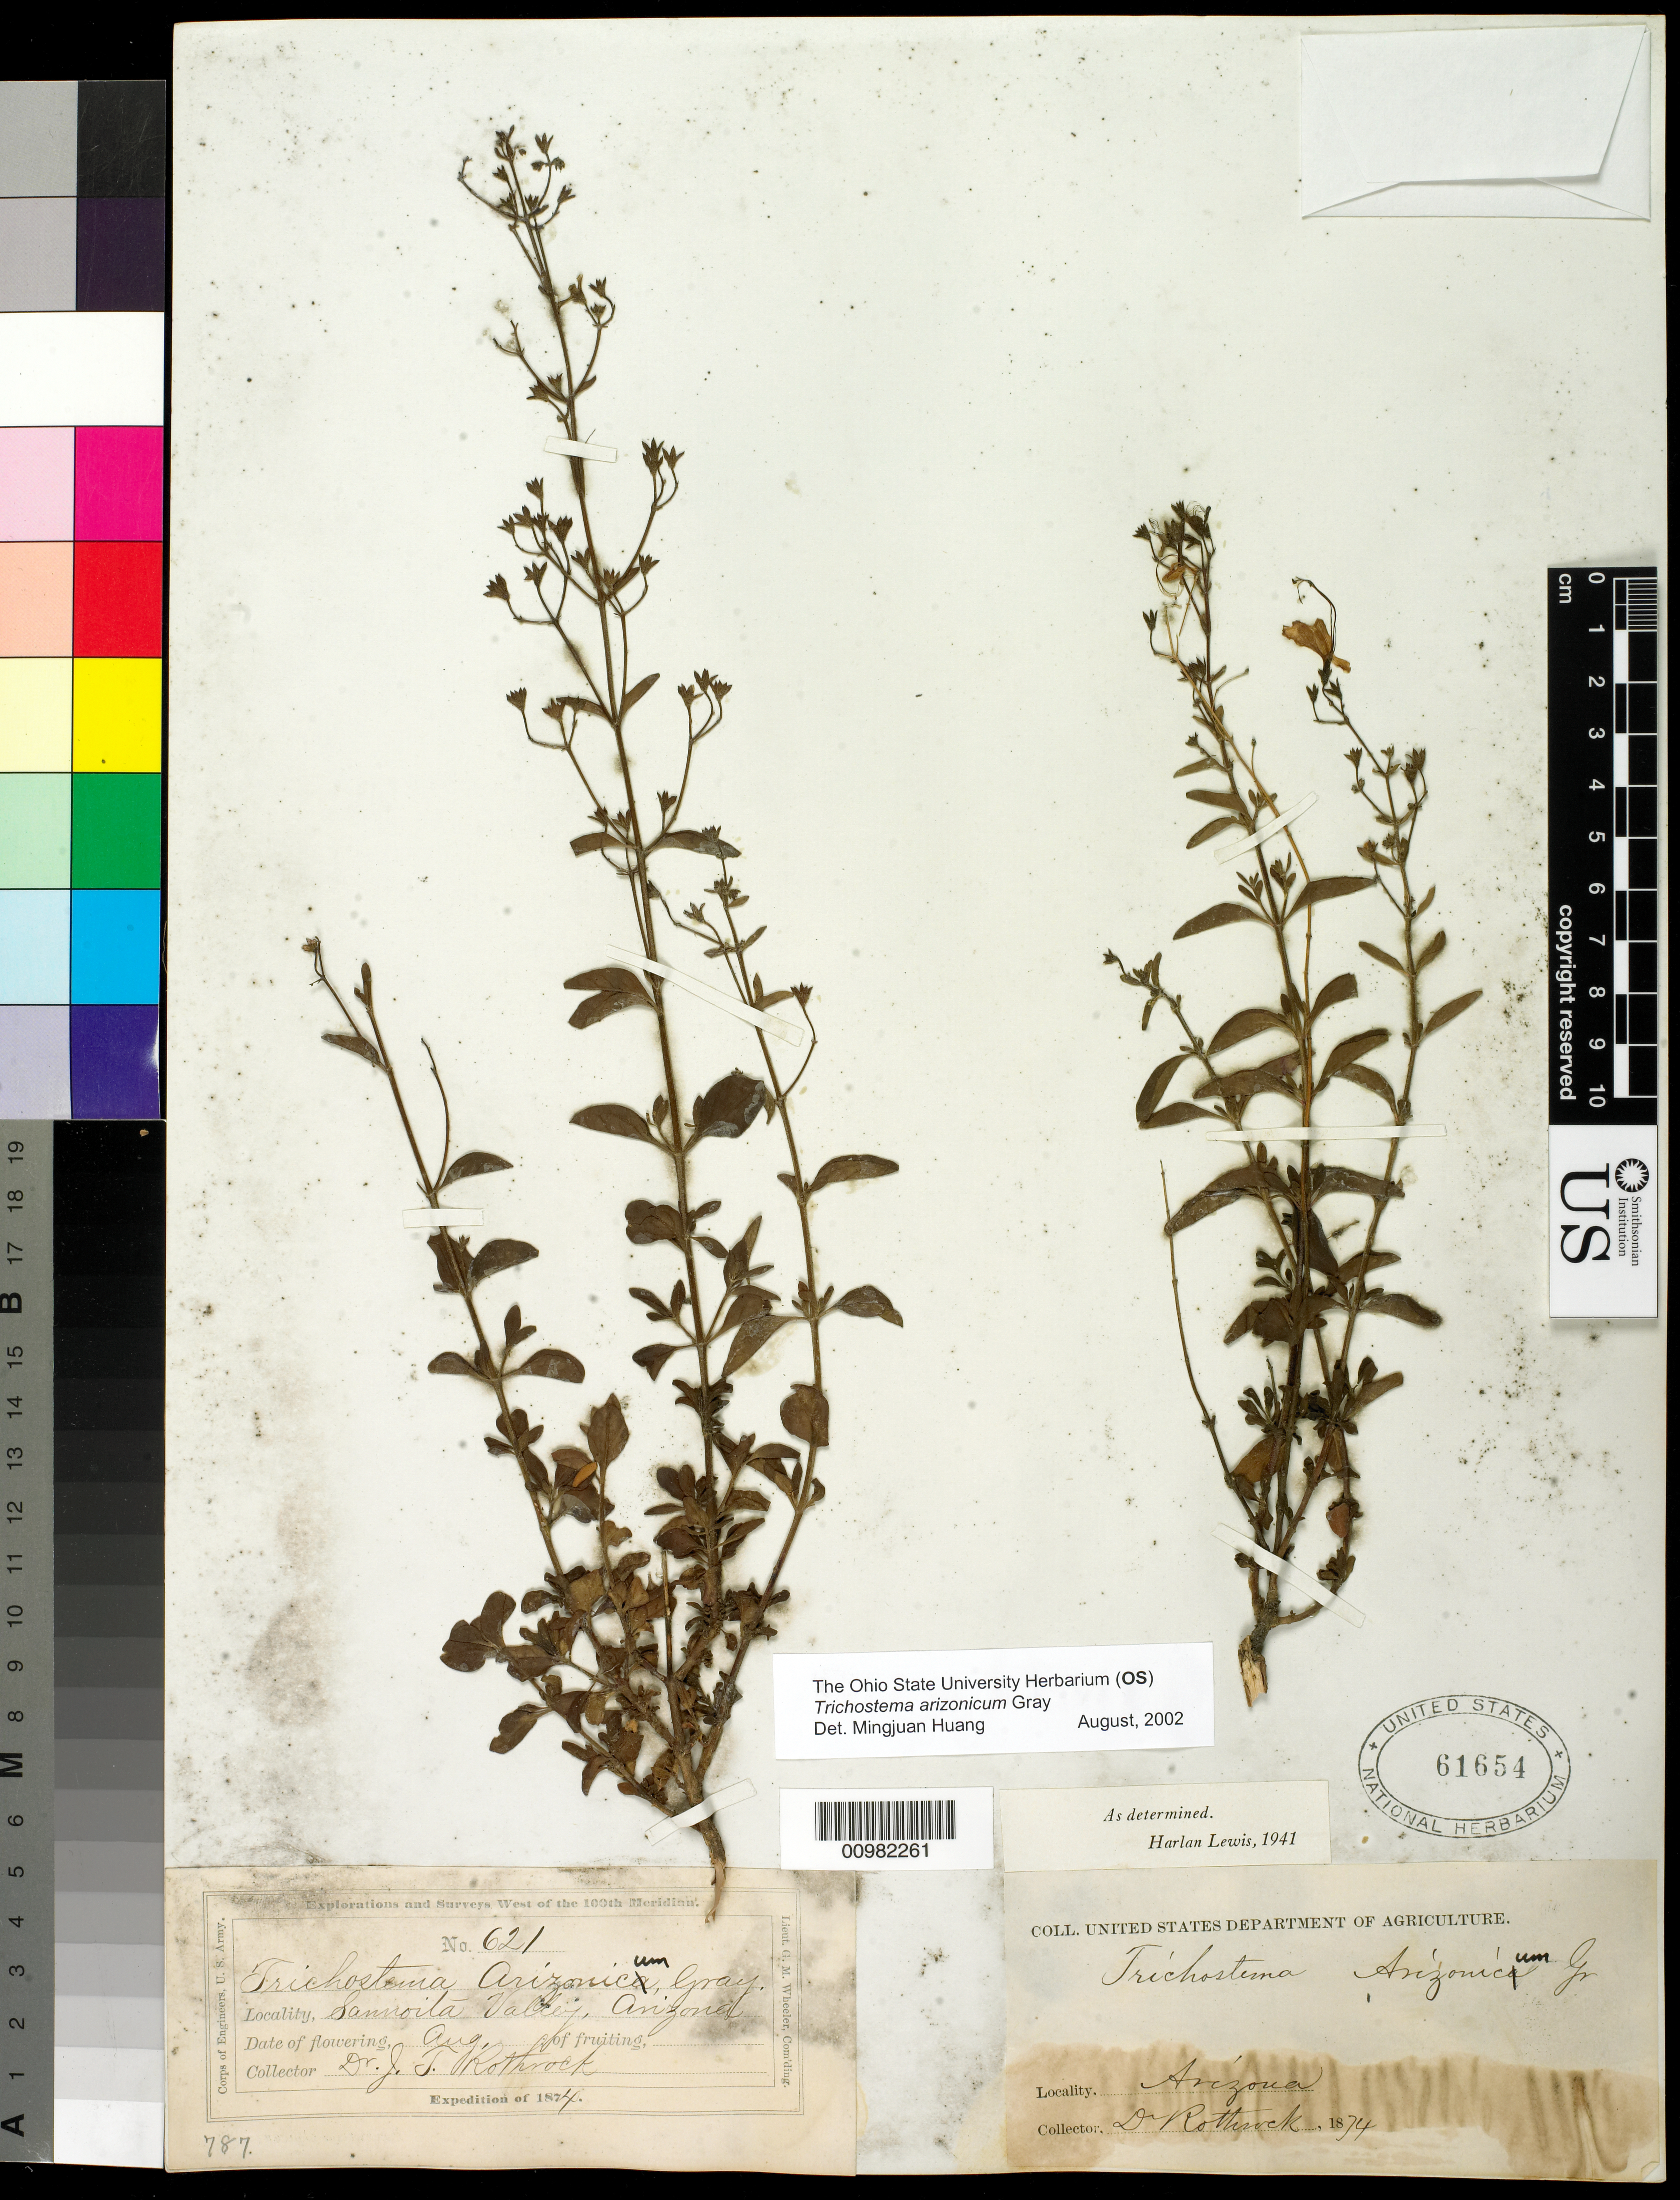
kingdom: Plantae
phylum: Tracheophyta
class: Magnoliopsida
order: Lamiales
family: Lamiaceae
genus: Trichostema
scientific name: Trichostema arizonicum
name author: A. Gray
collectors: J. T. Rothrock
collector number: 621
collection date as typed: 1874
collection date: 1874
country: United States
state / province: Arizona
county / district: Santa Cruz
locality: Sonoita Valley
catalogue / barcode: US 61654